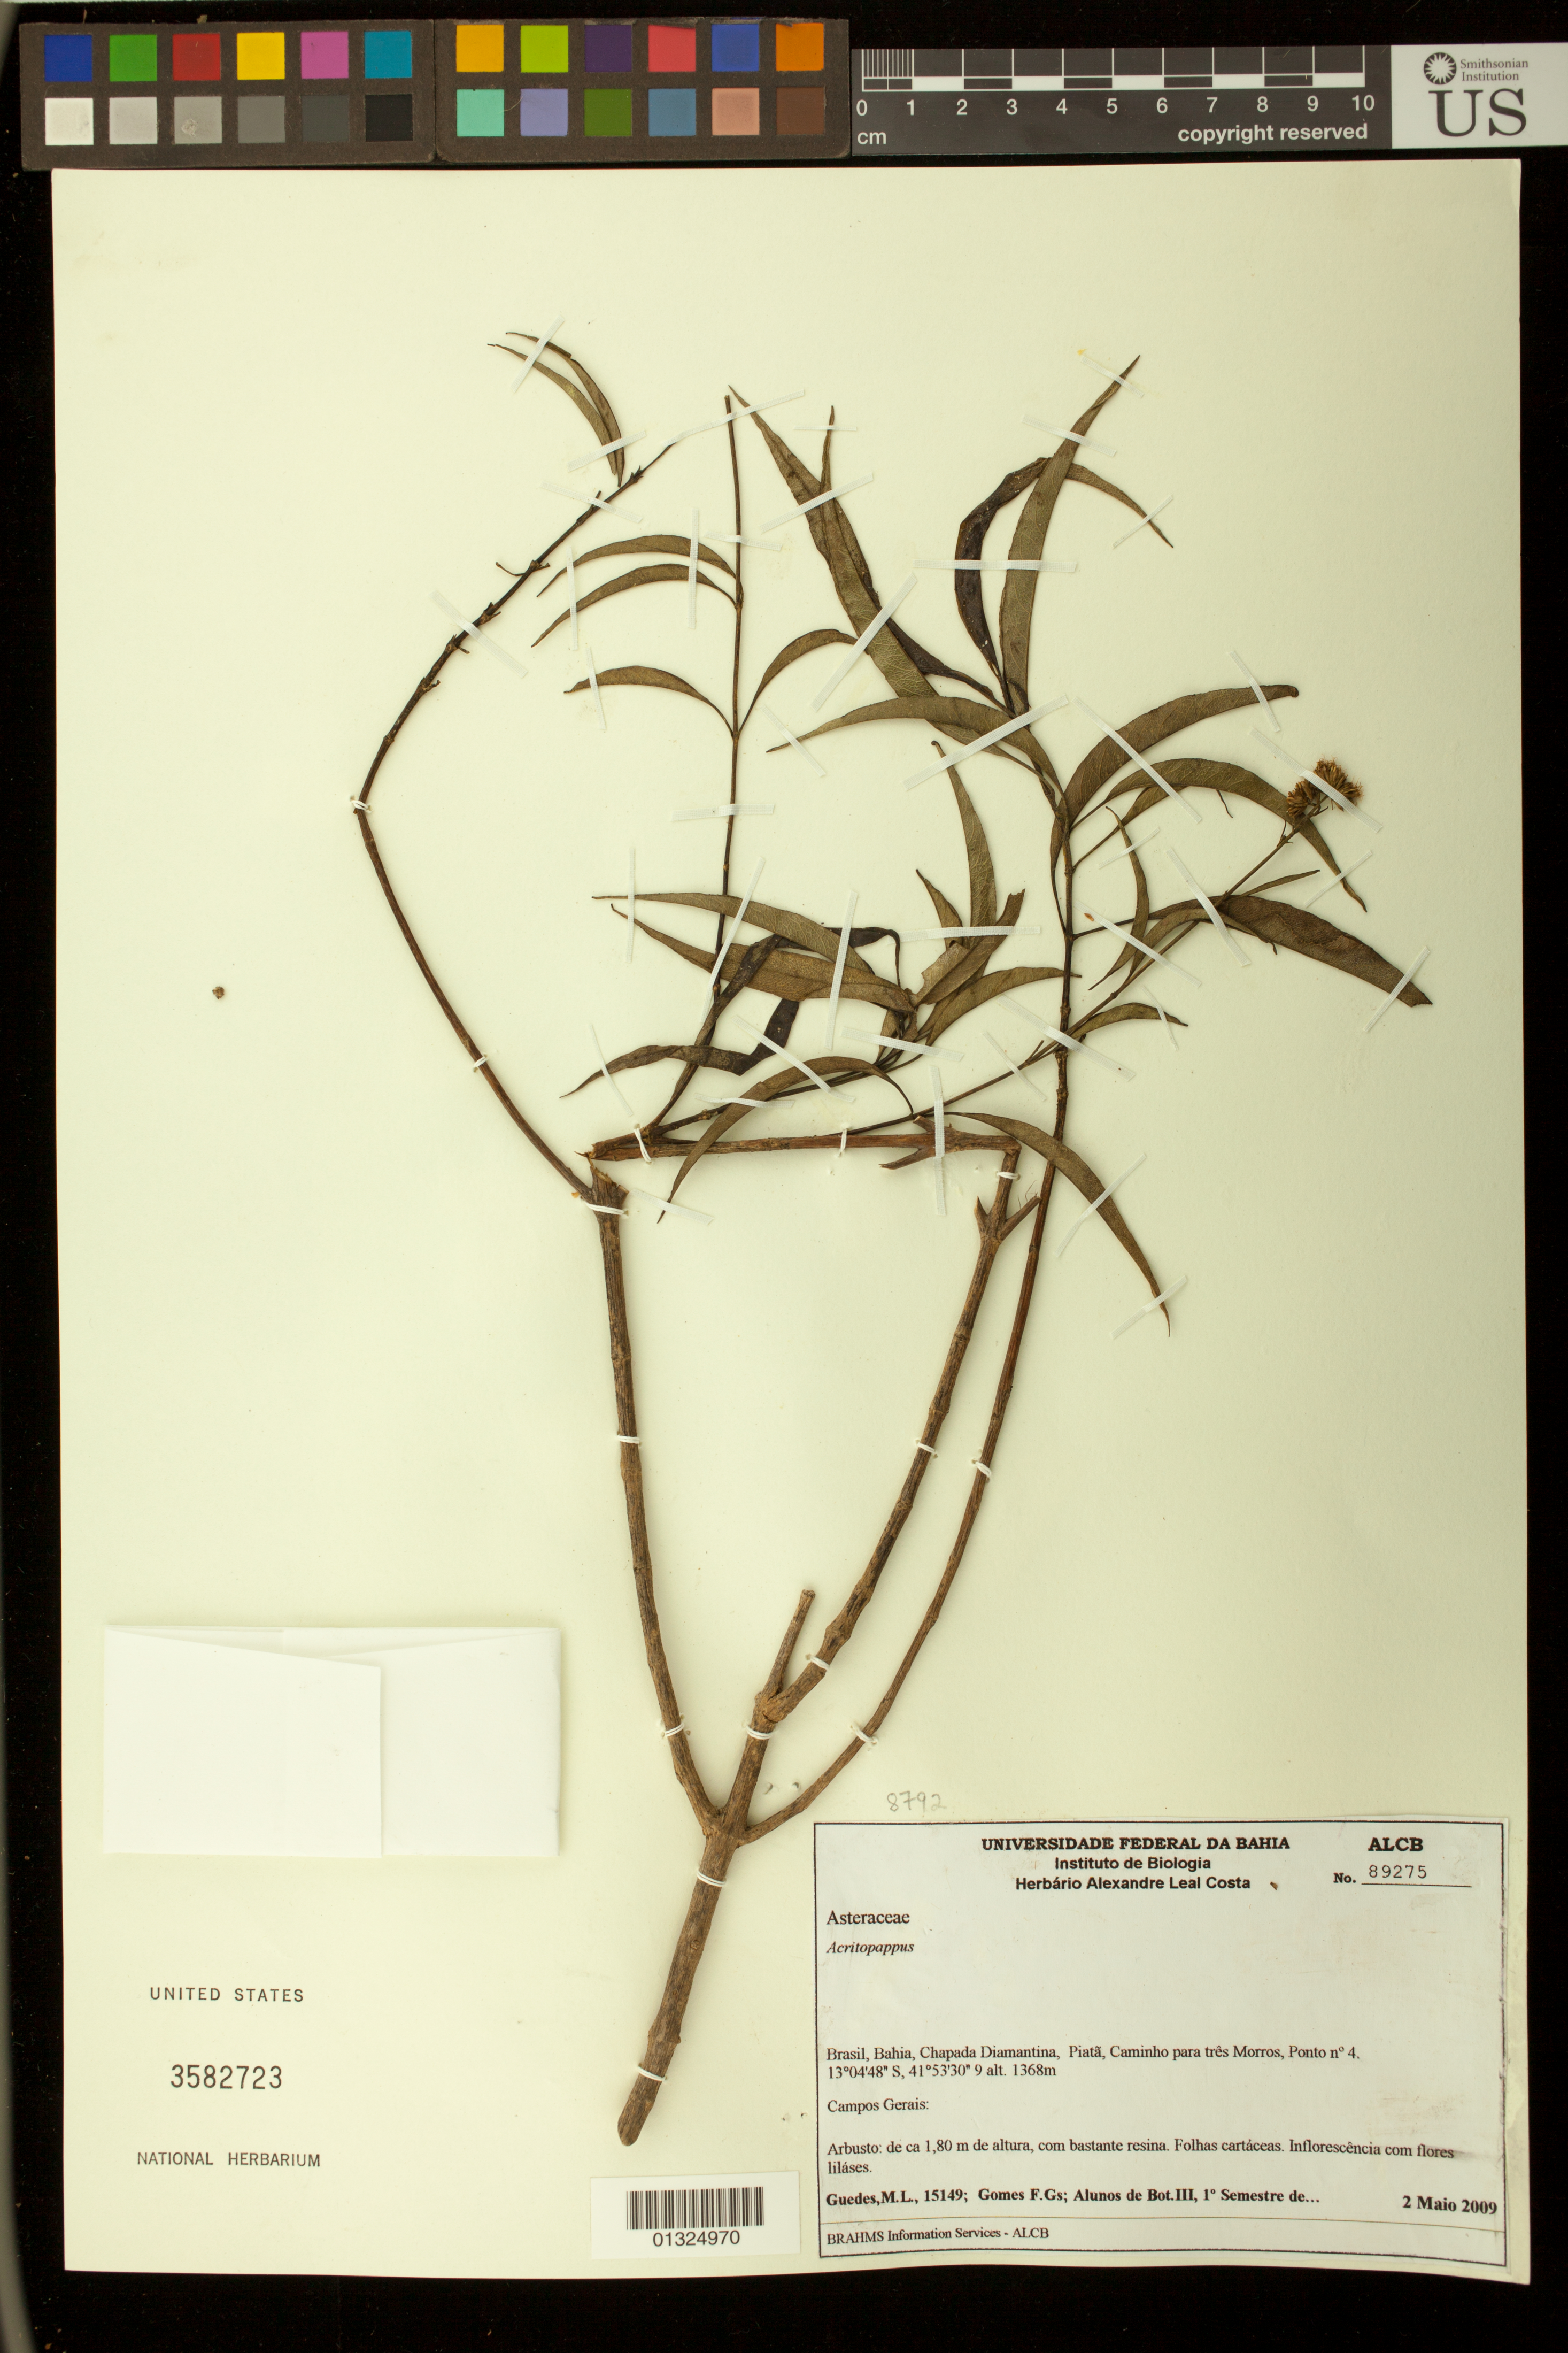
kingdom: Plantae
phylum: Tracheophyta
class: Magnoliopsida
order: Asterales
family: Asteraceae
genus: Acritopappus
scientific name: Acritopappus sp.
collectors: M. L. Guedes, F. G. Gomes & Alunos da Bot.III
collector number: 15149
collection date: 2009-05-02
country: Brazil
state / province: Bahia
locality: Chapada Diamantina, Piata, Caminho para tres Morros, Ponto no.4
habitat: Campos Gerais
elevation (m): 1368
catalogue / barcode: US 3582723